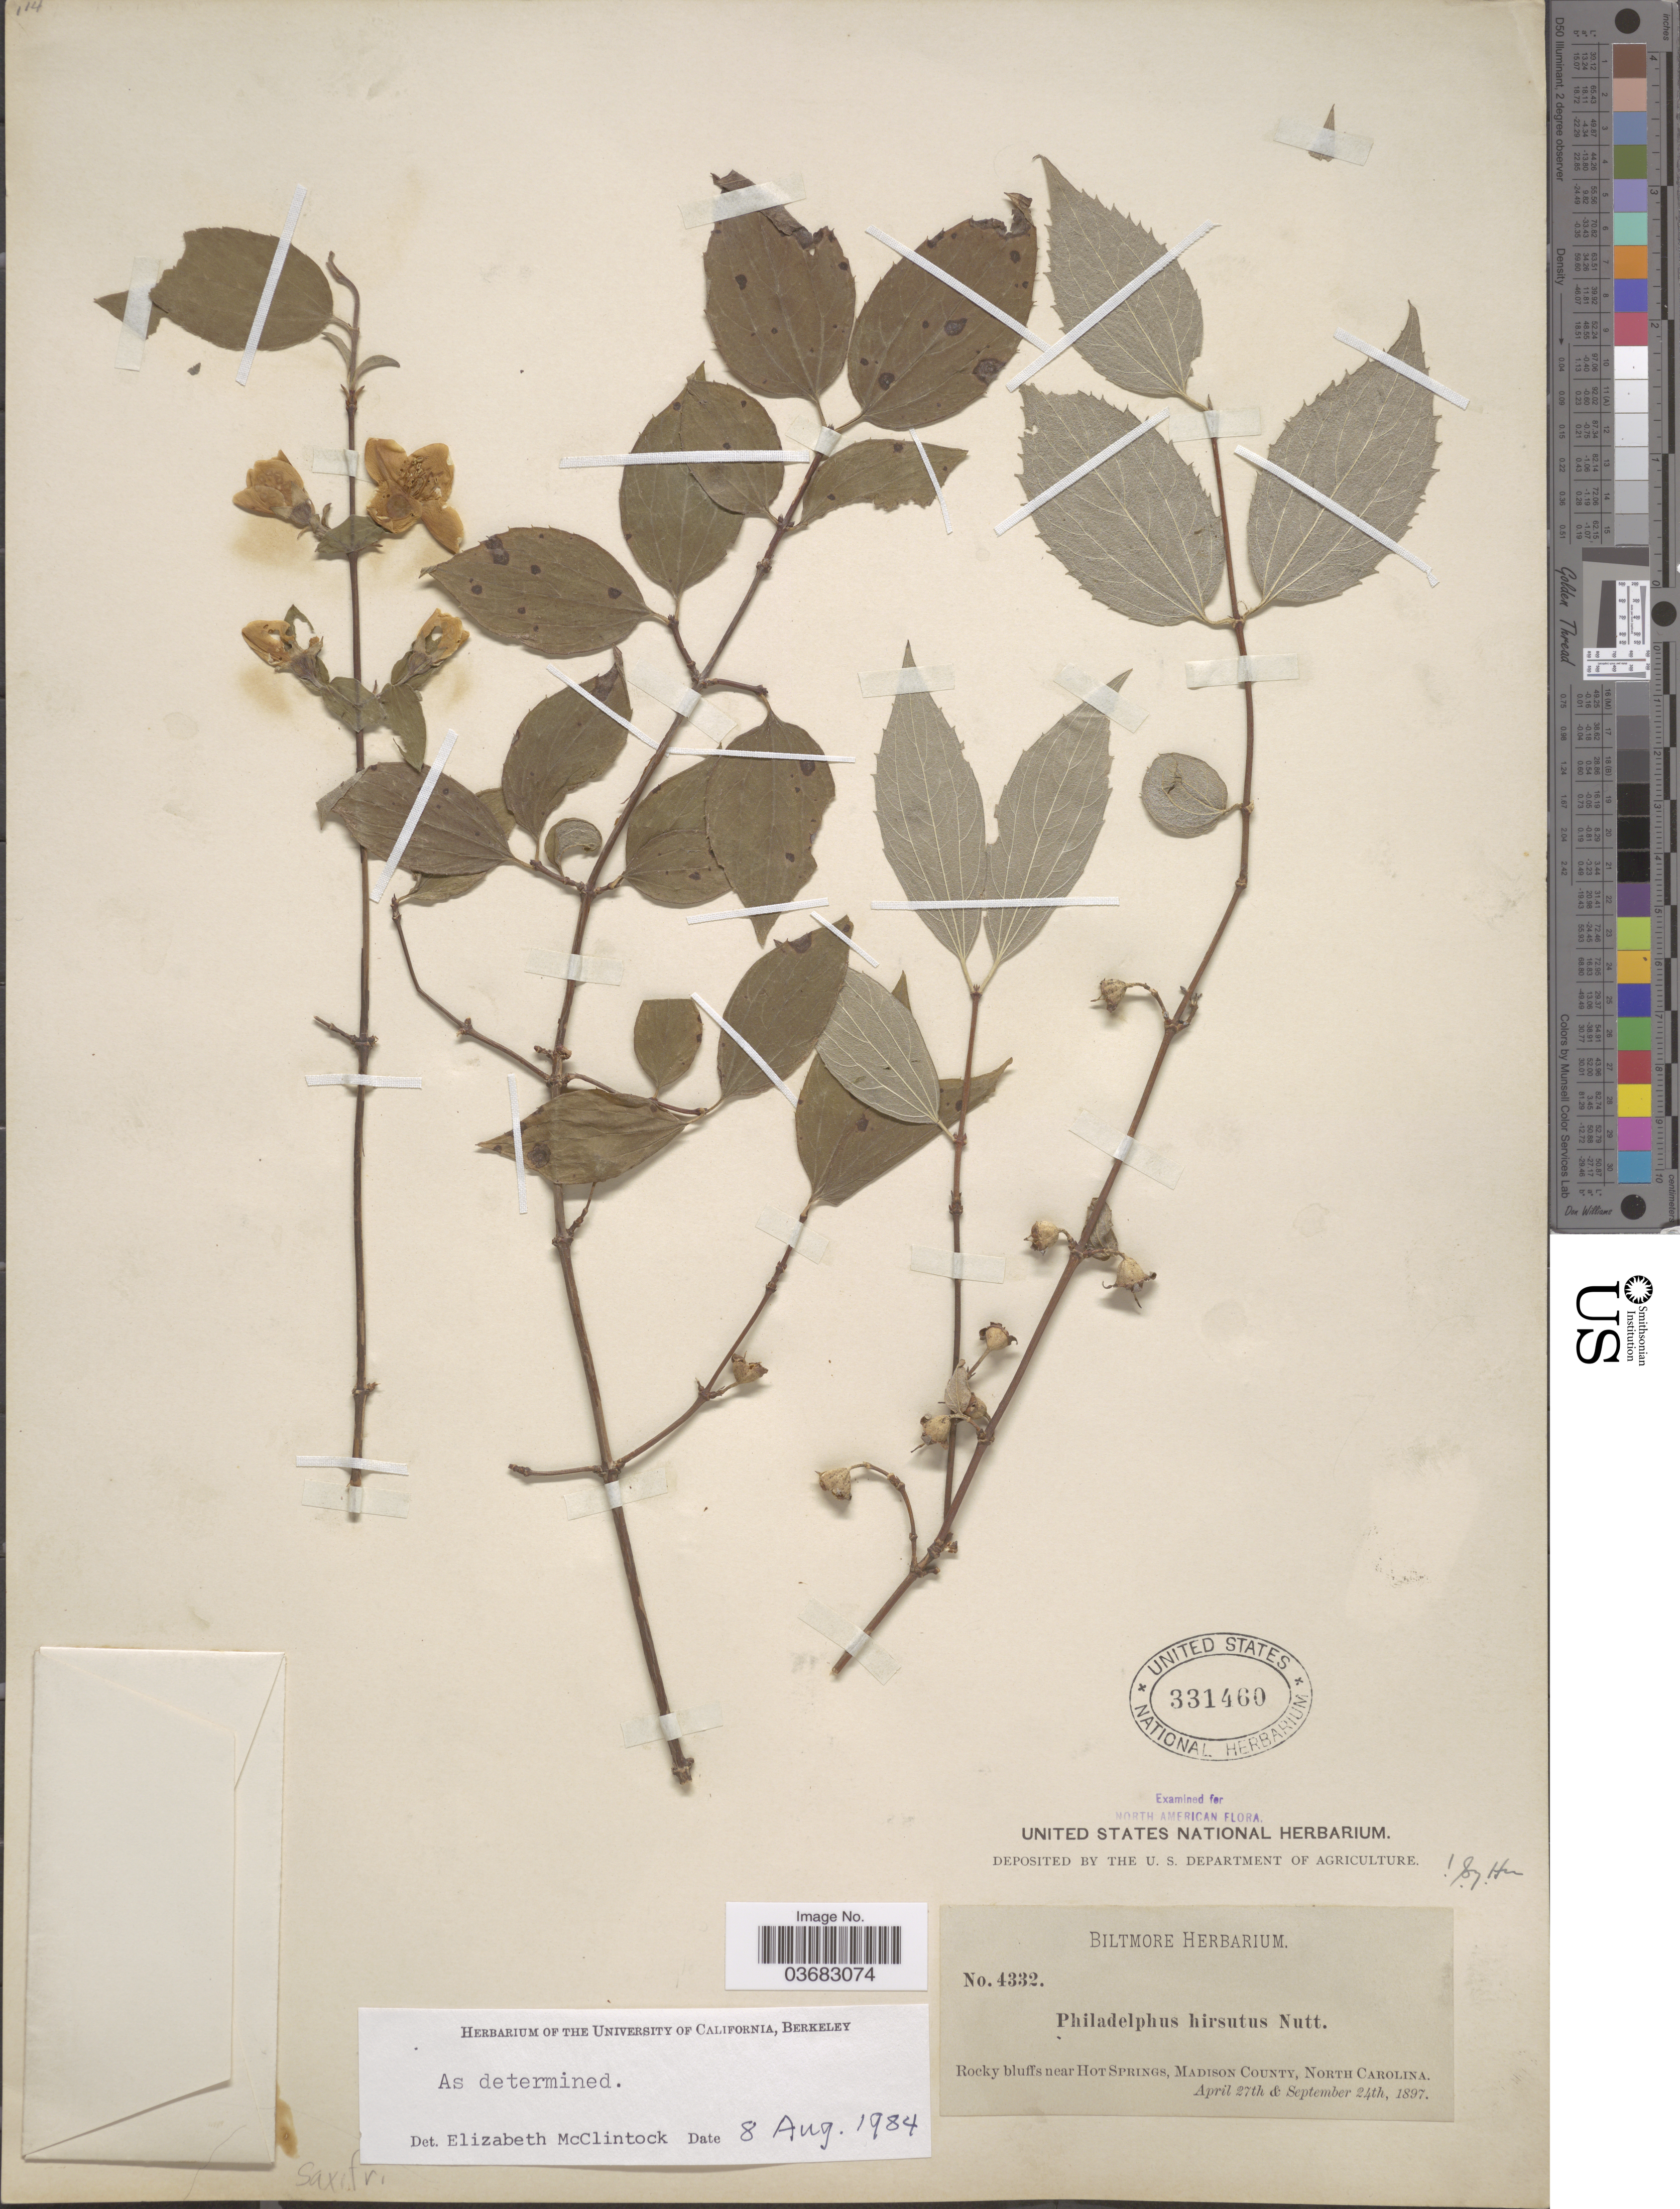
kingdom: Plantae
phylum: Tracheophyta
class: Magnoliopsida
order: Cornales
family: Hydrangeaceae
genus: Philadelphus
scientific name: Philadelphus hirsutus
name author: Nutt.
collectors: ex herb. Biltmore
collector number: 4332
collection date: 1897-04-27/1897-09-24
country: United States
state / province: North Carolina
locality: Rocky bluffs near Hot Springs, Madison County.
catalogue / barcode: US 331460